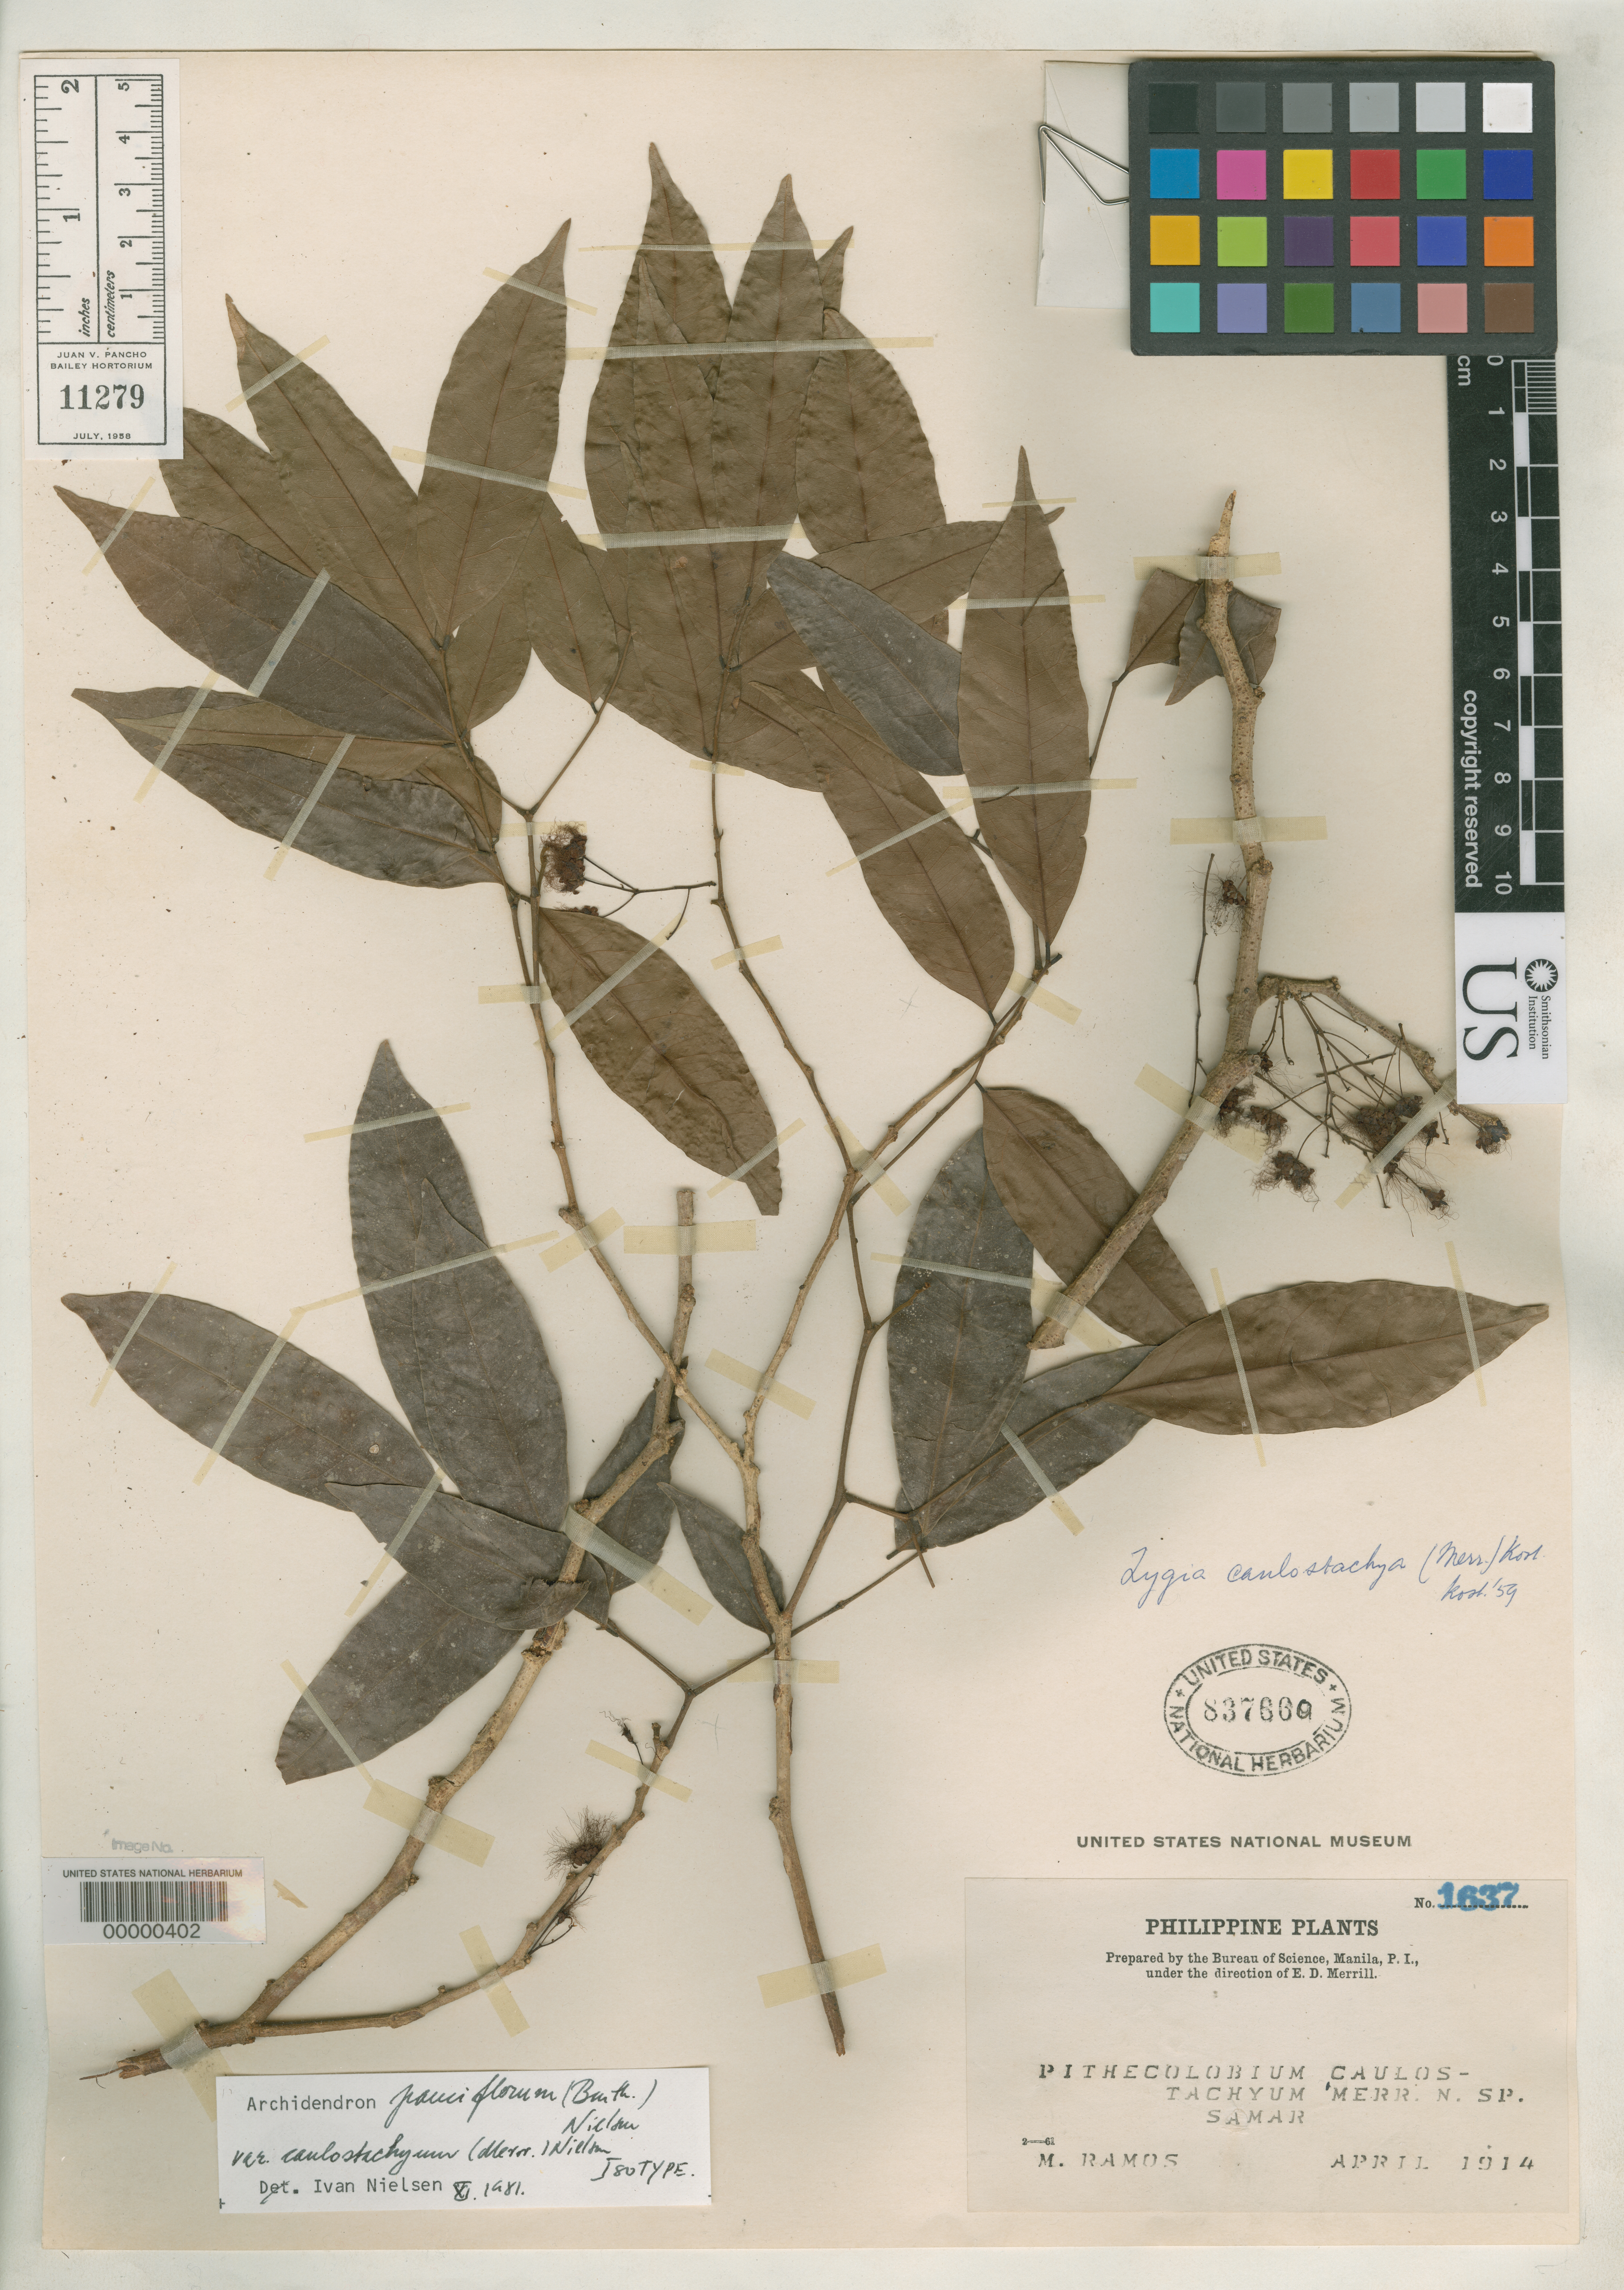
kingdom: Plantae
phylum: Tracheophyta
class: Magnoliopsida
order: Fabales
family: Fabaceae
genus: Pithecellobium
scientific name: Pithecellobium caulostachyum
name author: Merr.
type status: Isotype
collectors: M. Ramos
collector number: Phil. Pl. 1637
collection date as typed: Apr 1914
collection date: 1914-04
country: Philippines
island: Samar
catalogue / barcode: US 837660